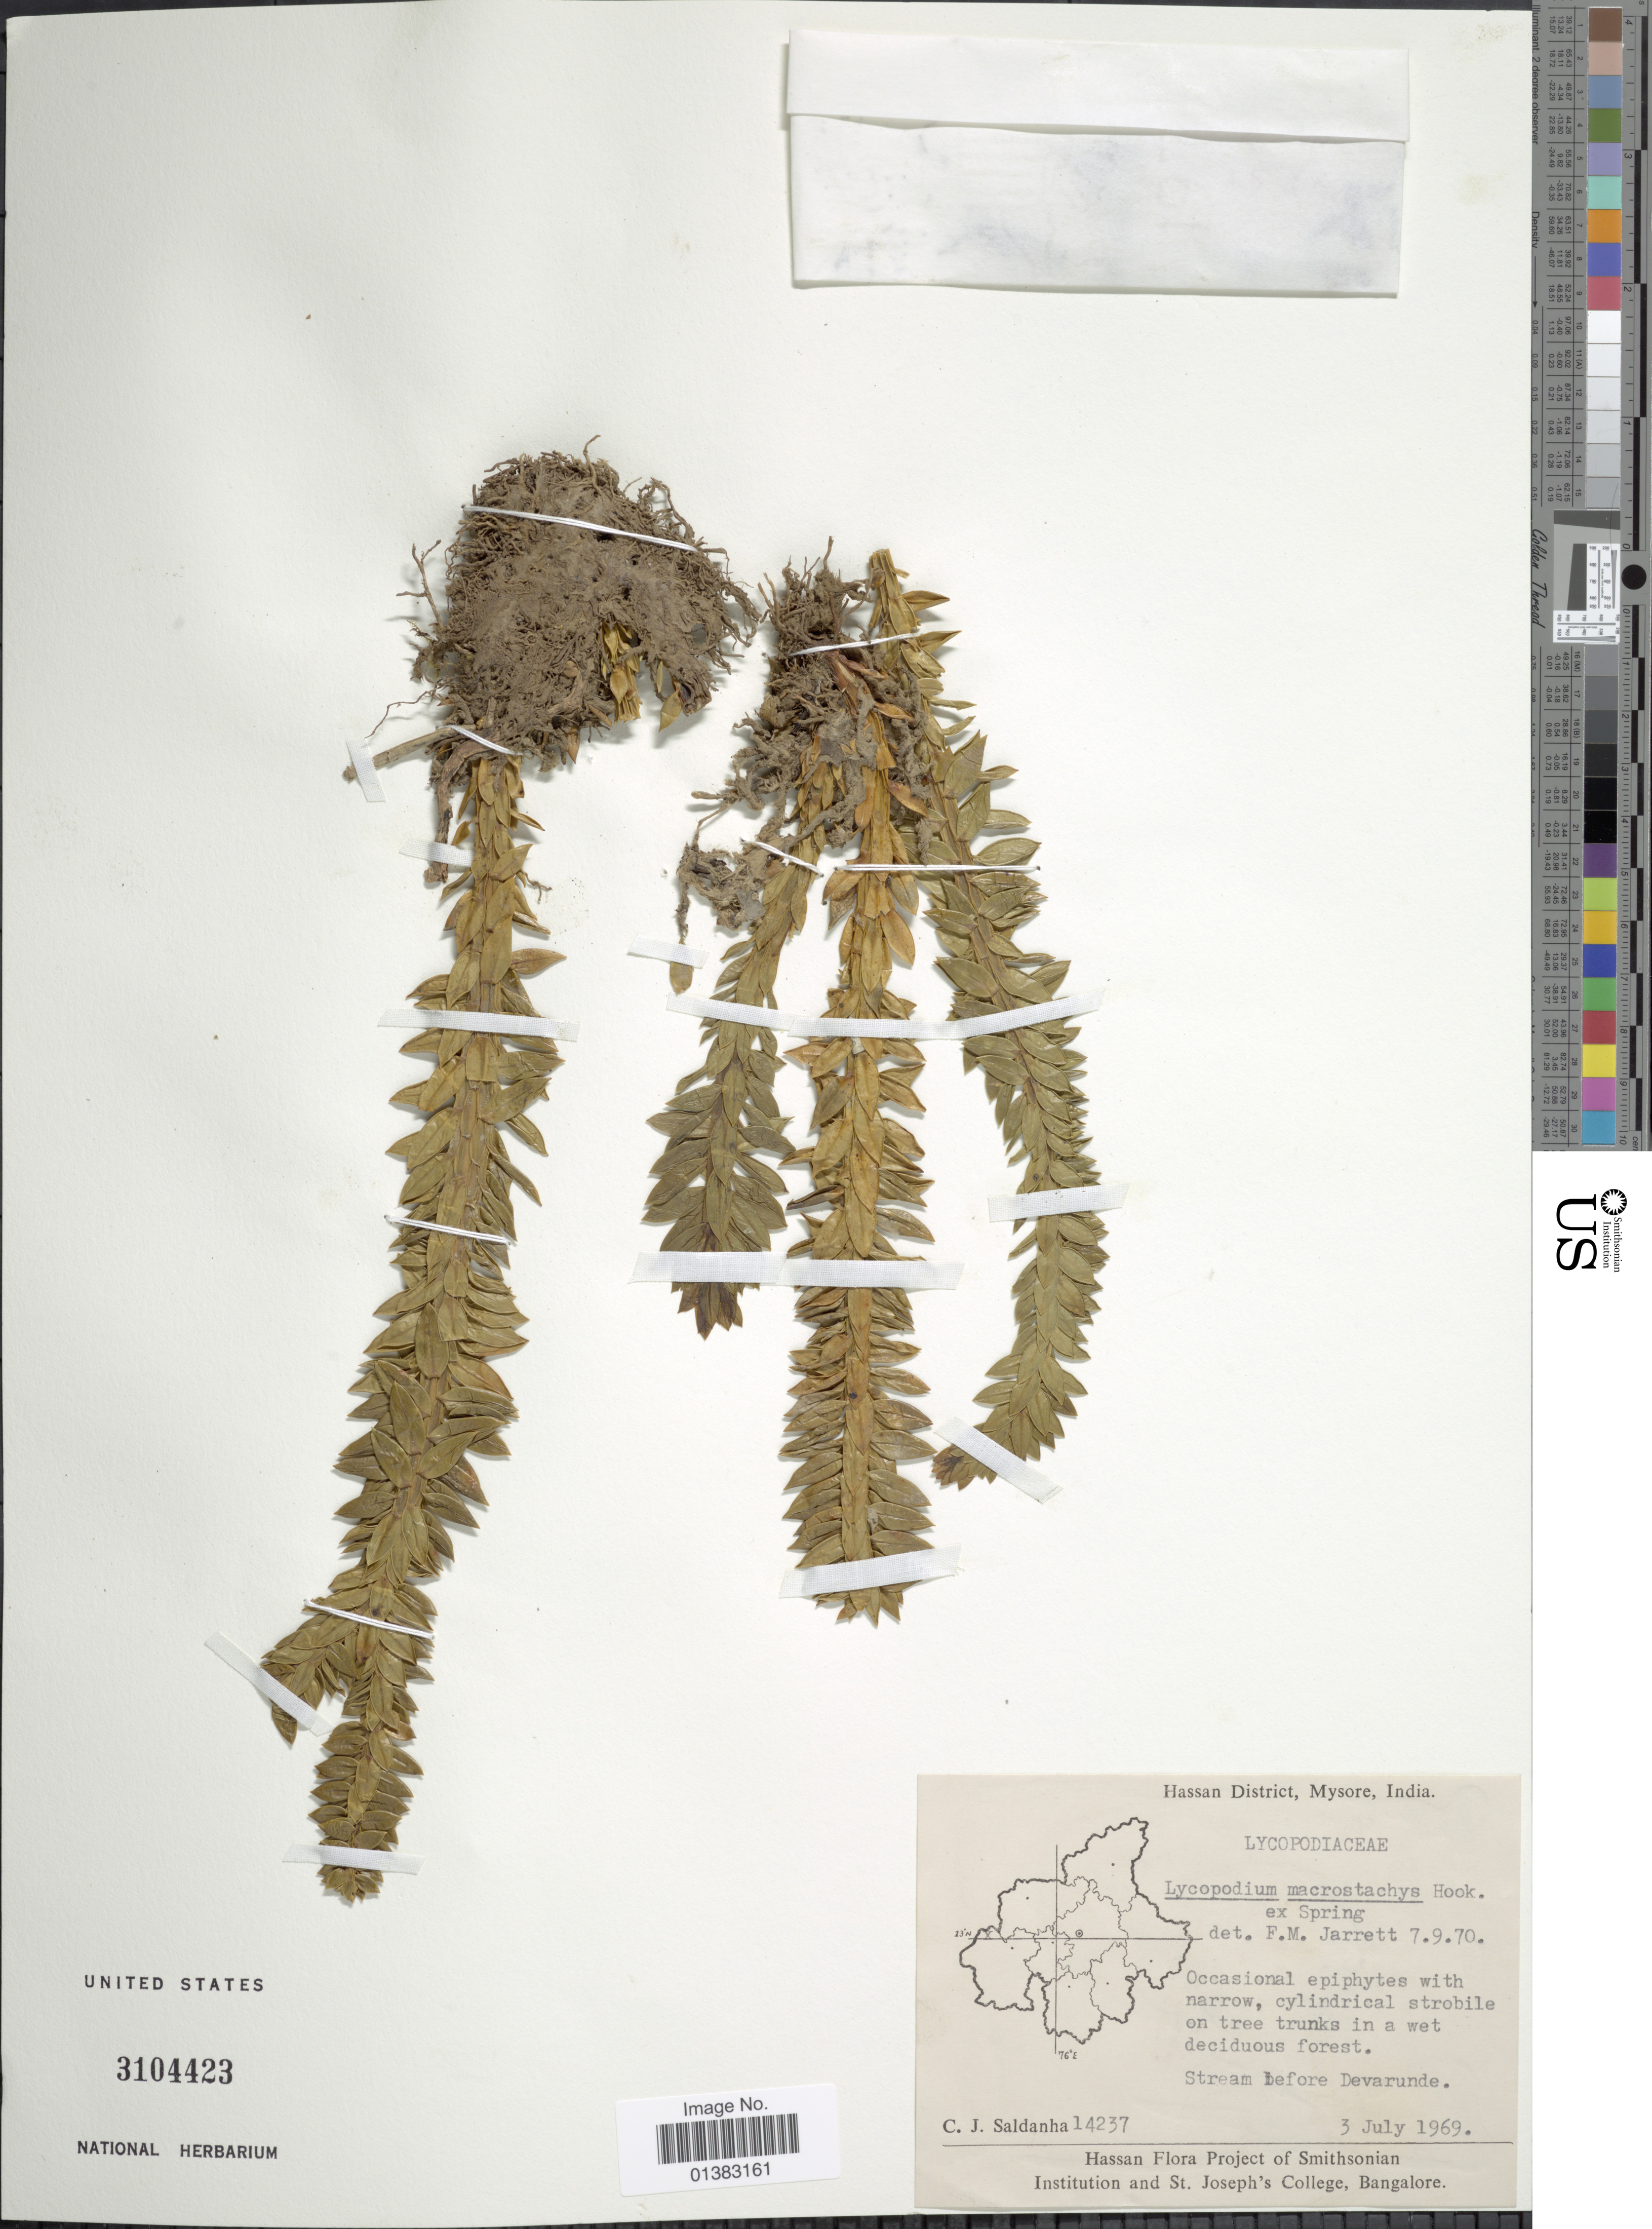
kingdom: Plantae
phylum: Tracheophyta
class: Lycopodiopsida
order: Lycopodiales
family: Lycopodiaceae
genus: Phlegmariurus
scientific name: Phlegmariurus phyllanthus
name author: (Hook. & Arn.) R.D. Dixit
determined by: Field, A. R.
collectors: C. J. Saldanha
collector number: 14237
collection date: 1969-07-03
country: India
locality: Hassan District, Mysore, Stream before Devarunde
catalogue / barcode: US 3104423